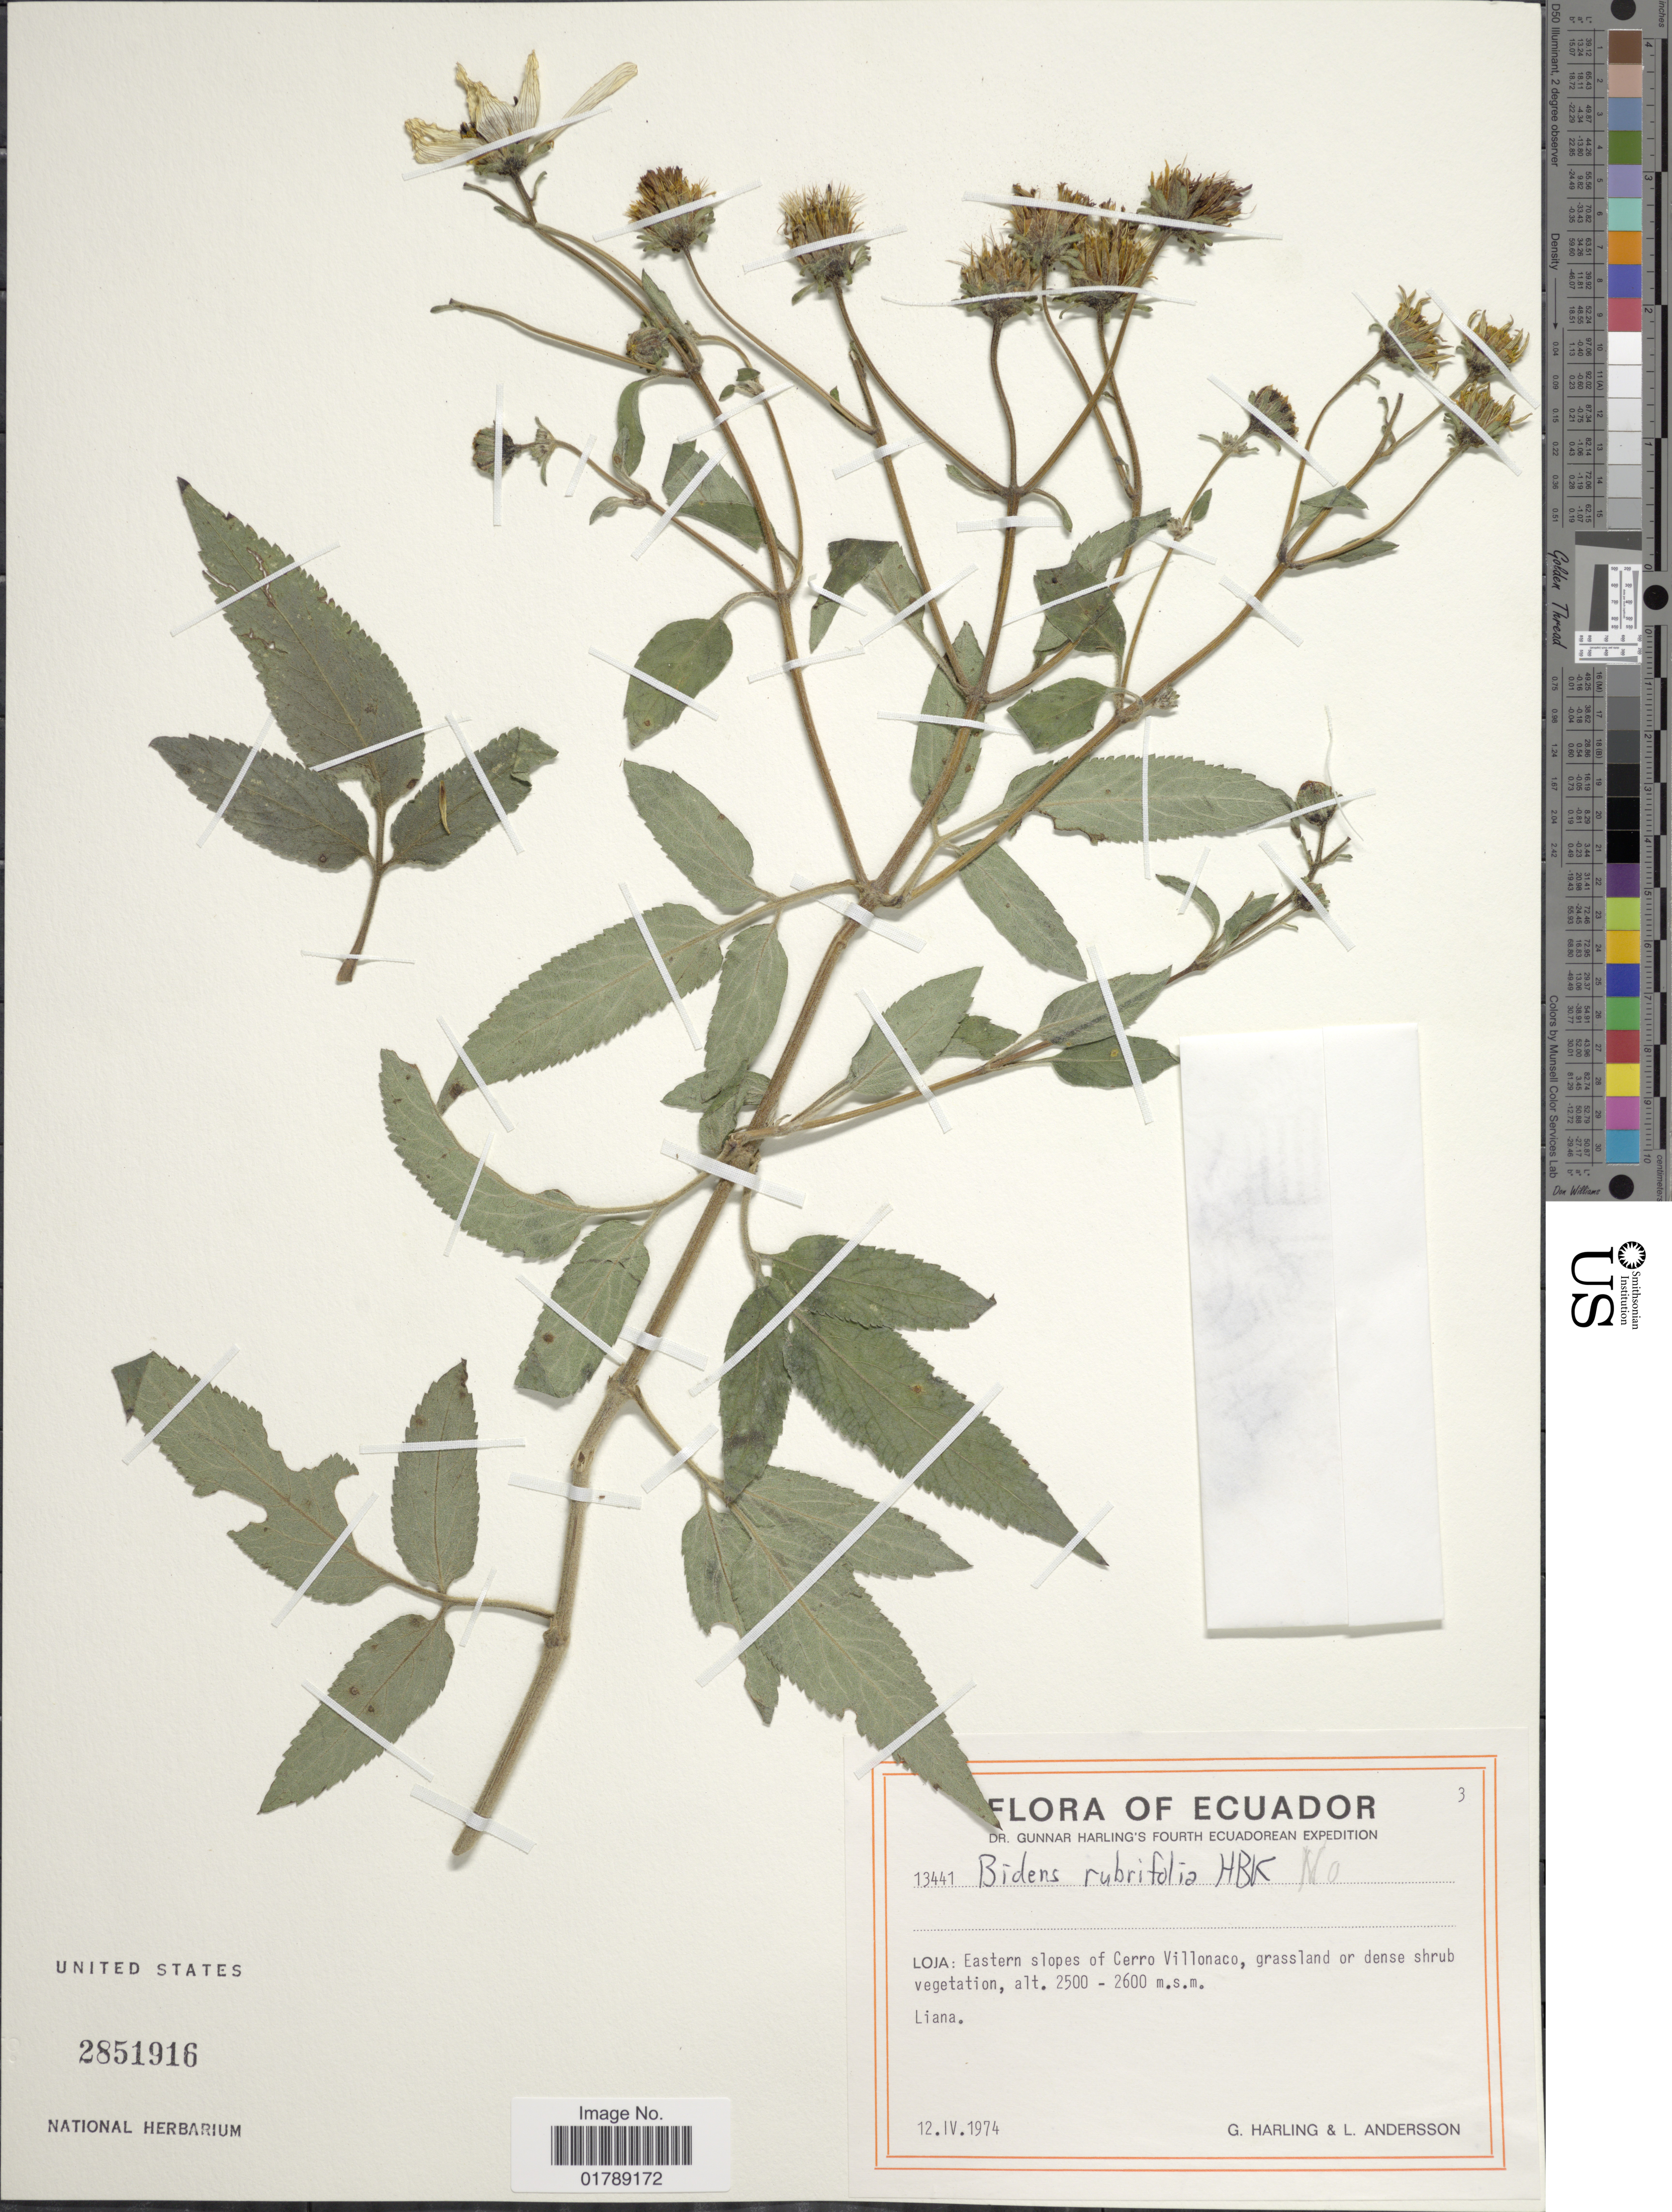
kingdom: Plantae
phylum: Tracheophyta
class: Magnoliopsida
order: Asterales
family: Asteraceae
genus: Bidens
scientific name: Bidens squarrosa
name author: Kunth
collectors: G. Harling & L. Andersson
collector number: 13441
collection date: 1974-04-12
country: Ecuador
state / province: Loja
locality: Eastern slopes of Cerro Villonaco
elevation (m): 2500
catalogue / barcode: US 2851916